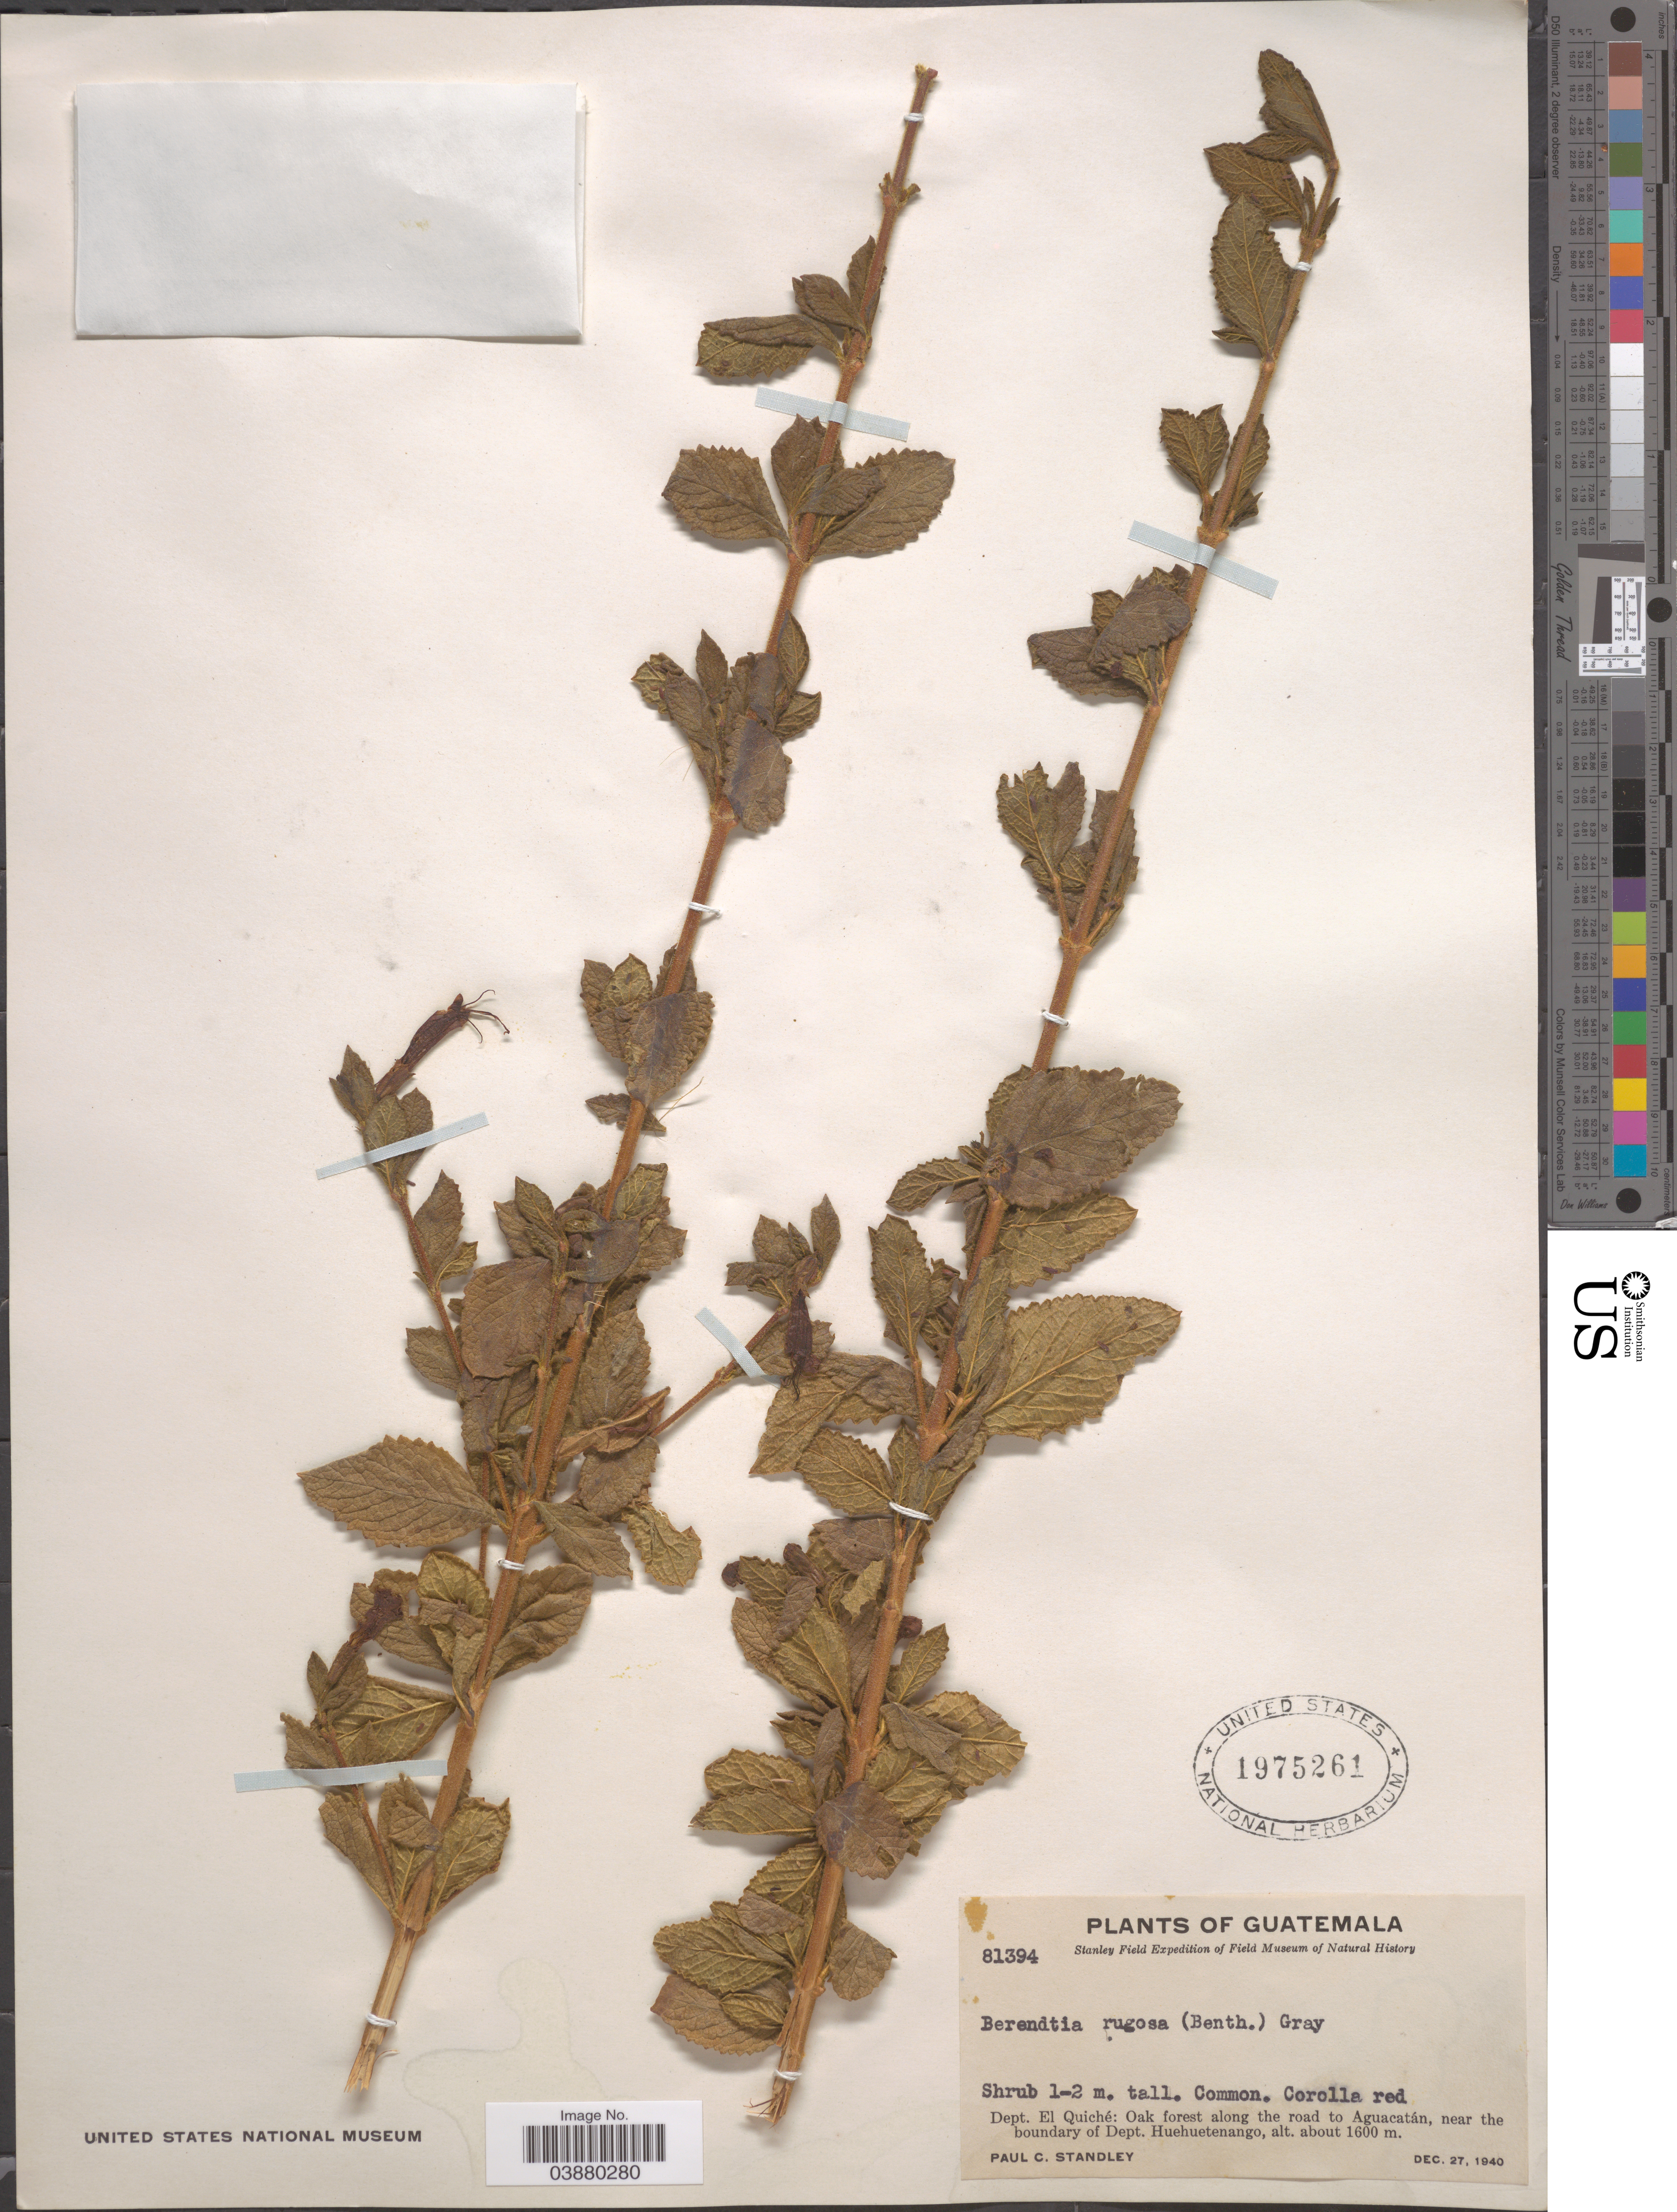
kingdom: Plantae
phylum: Tracheophyta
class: Magnoliopsida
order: Lamiales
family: Phrymaceae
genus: Hemichaena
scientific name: Hemichaena rugosa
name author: (Benth.) Thieret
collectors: P. C. Standley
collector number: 81394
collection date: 1940-12-27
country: Guatemala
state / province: El Quiche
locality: Dept. El Quiché: along the road to Aguacatán, near the boundary of Dept. Huehuetenango.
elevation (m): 1600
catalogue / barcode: US 1975261